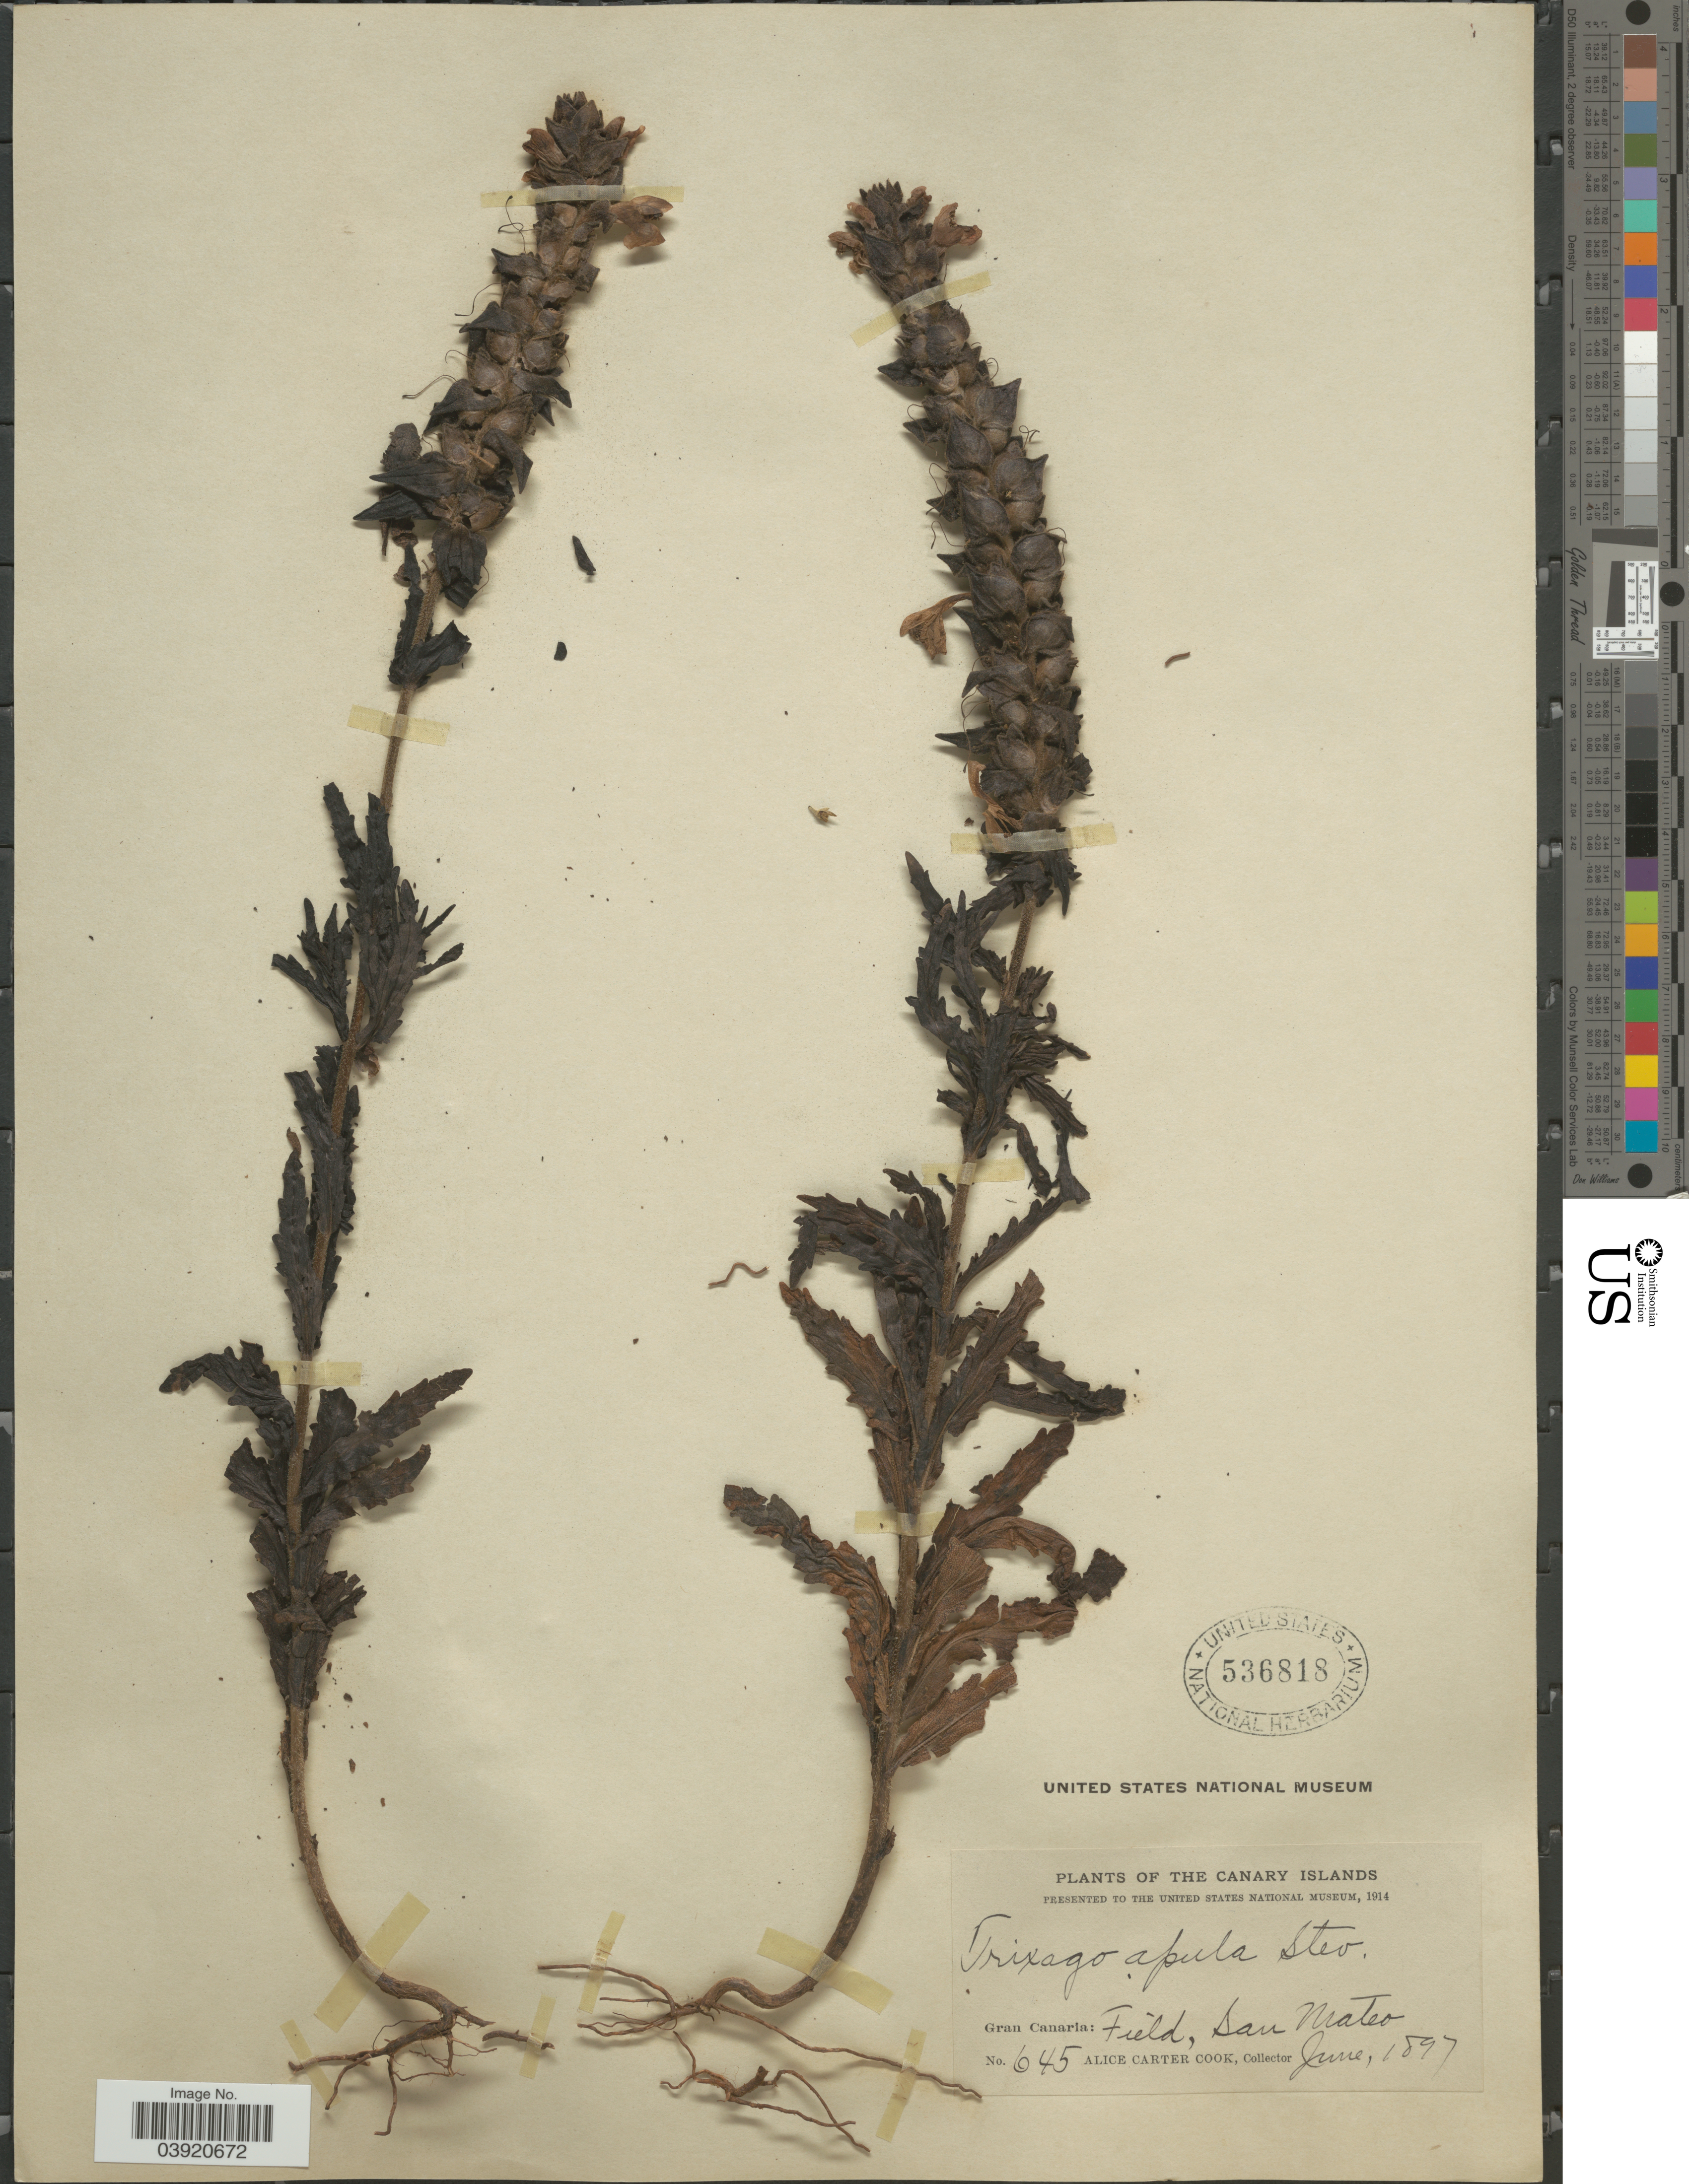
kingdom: Plantae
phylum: Tracheophyta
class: Magnoliopsida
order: Lamiales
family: Orobanchaceae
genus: Trixago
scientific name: Trixago apula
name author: Steven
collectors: Alice C. Cook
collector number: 645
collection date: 1897-06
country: Spain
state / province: Canarias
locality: The Canary Islands. Gran Canaria: Field, San Mateo.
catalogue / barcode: US 536818